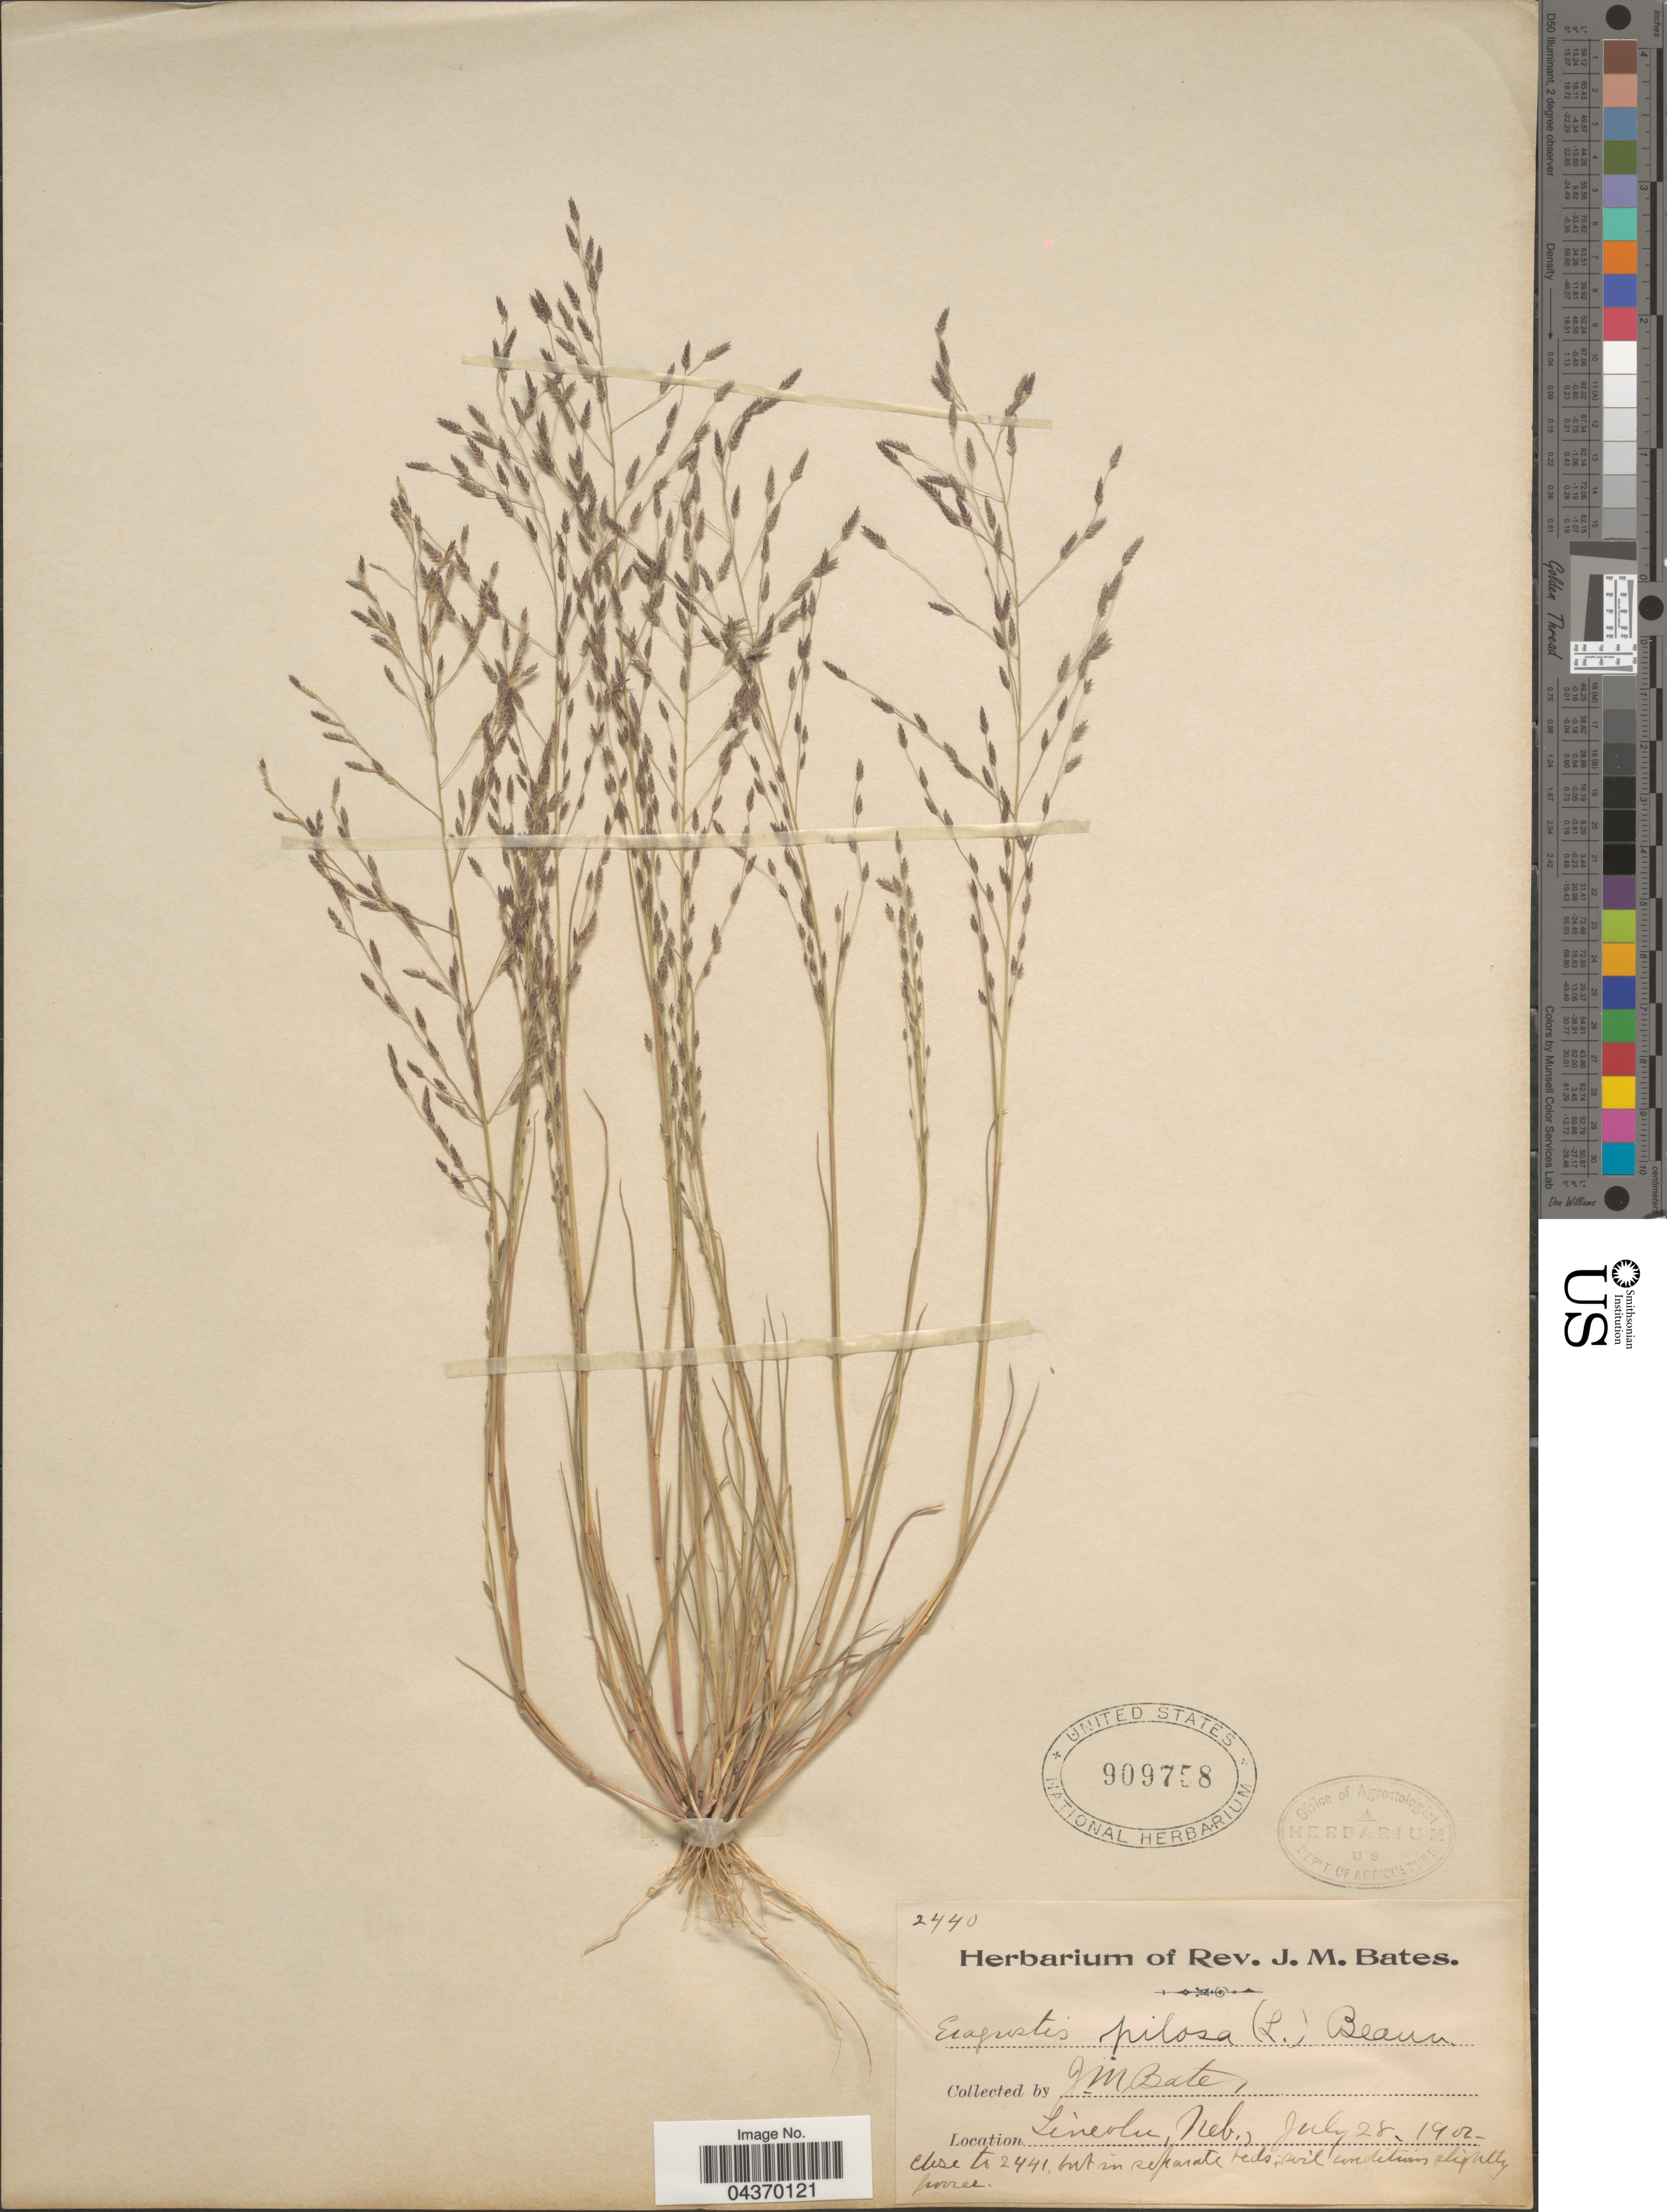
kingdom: Plantae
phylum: Tracheophyta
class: Liliopsida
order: Poales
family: Poaceae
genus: Eragrostis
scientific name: Eragrostis pectinacea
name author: (Michx.) Nees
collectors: J. Bates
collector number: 2440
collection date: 1902-07-28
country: United States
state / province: Nebraska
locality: Lincoln.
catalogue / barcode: US 909758